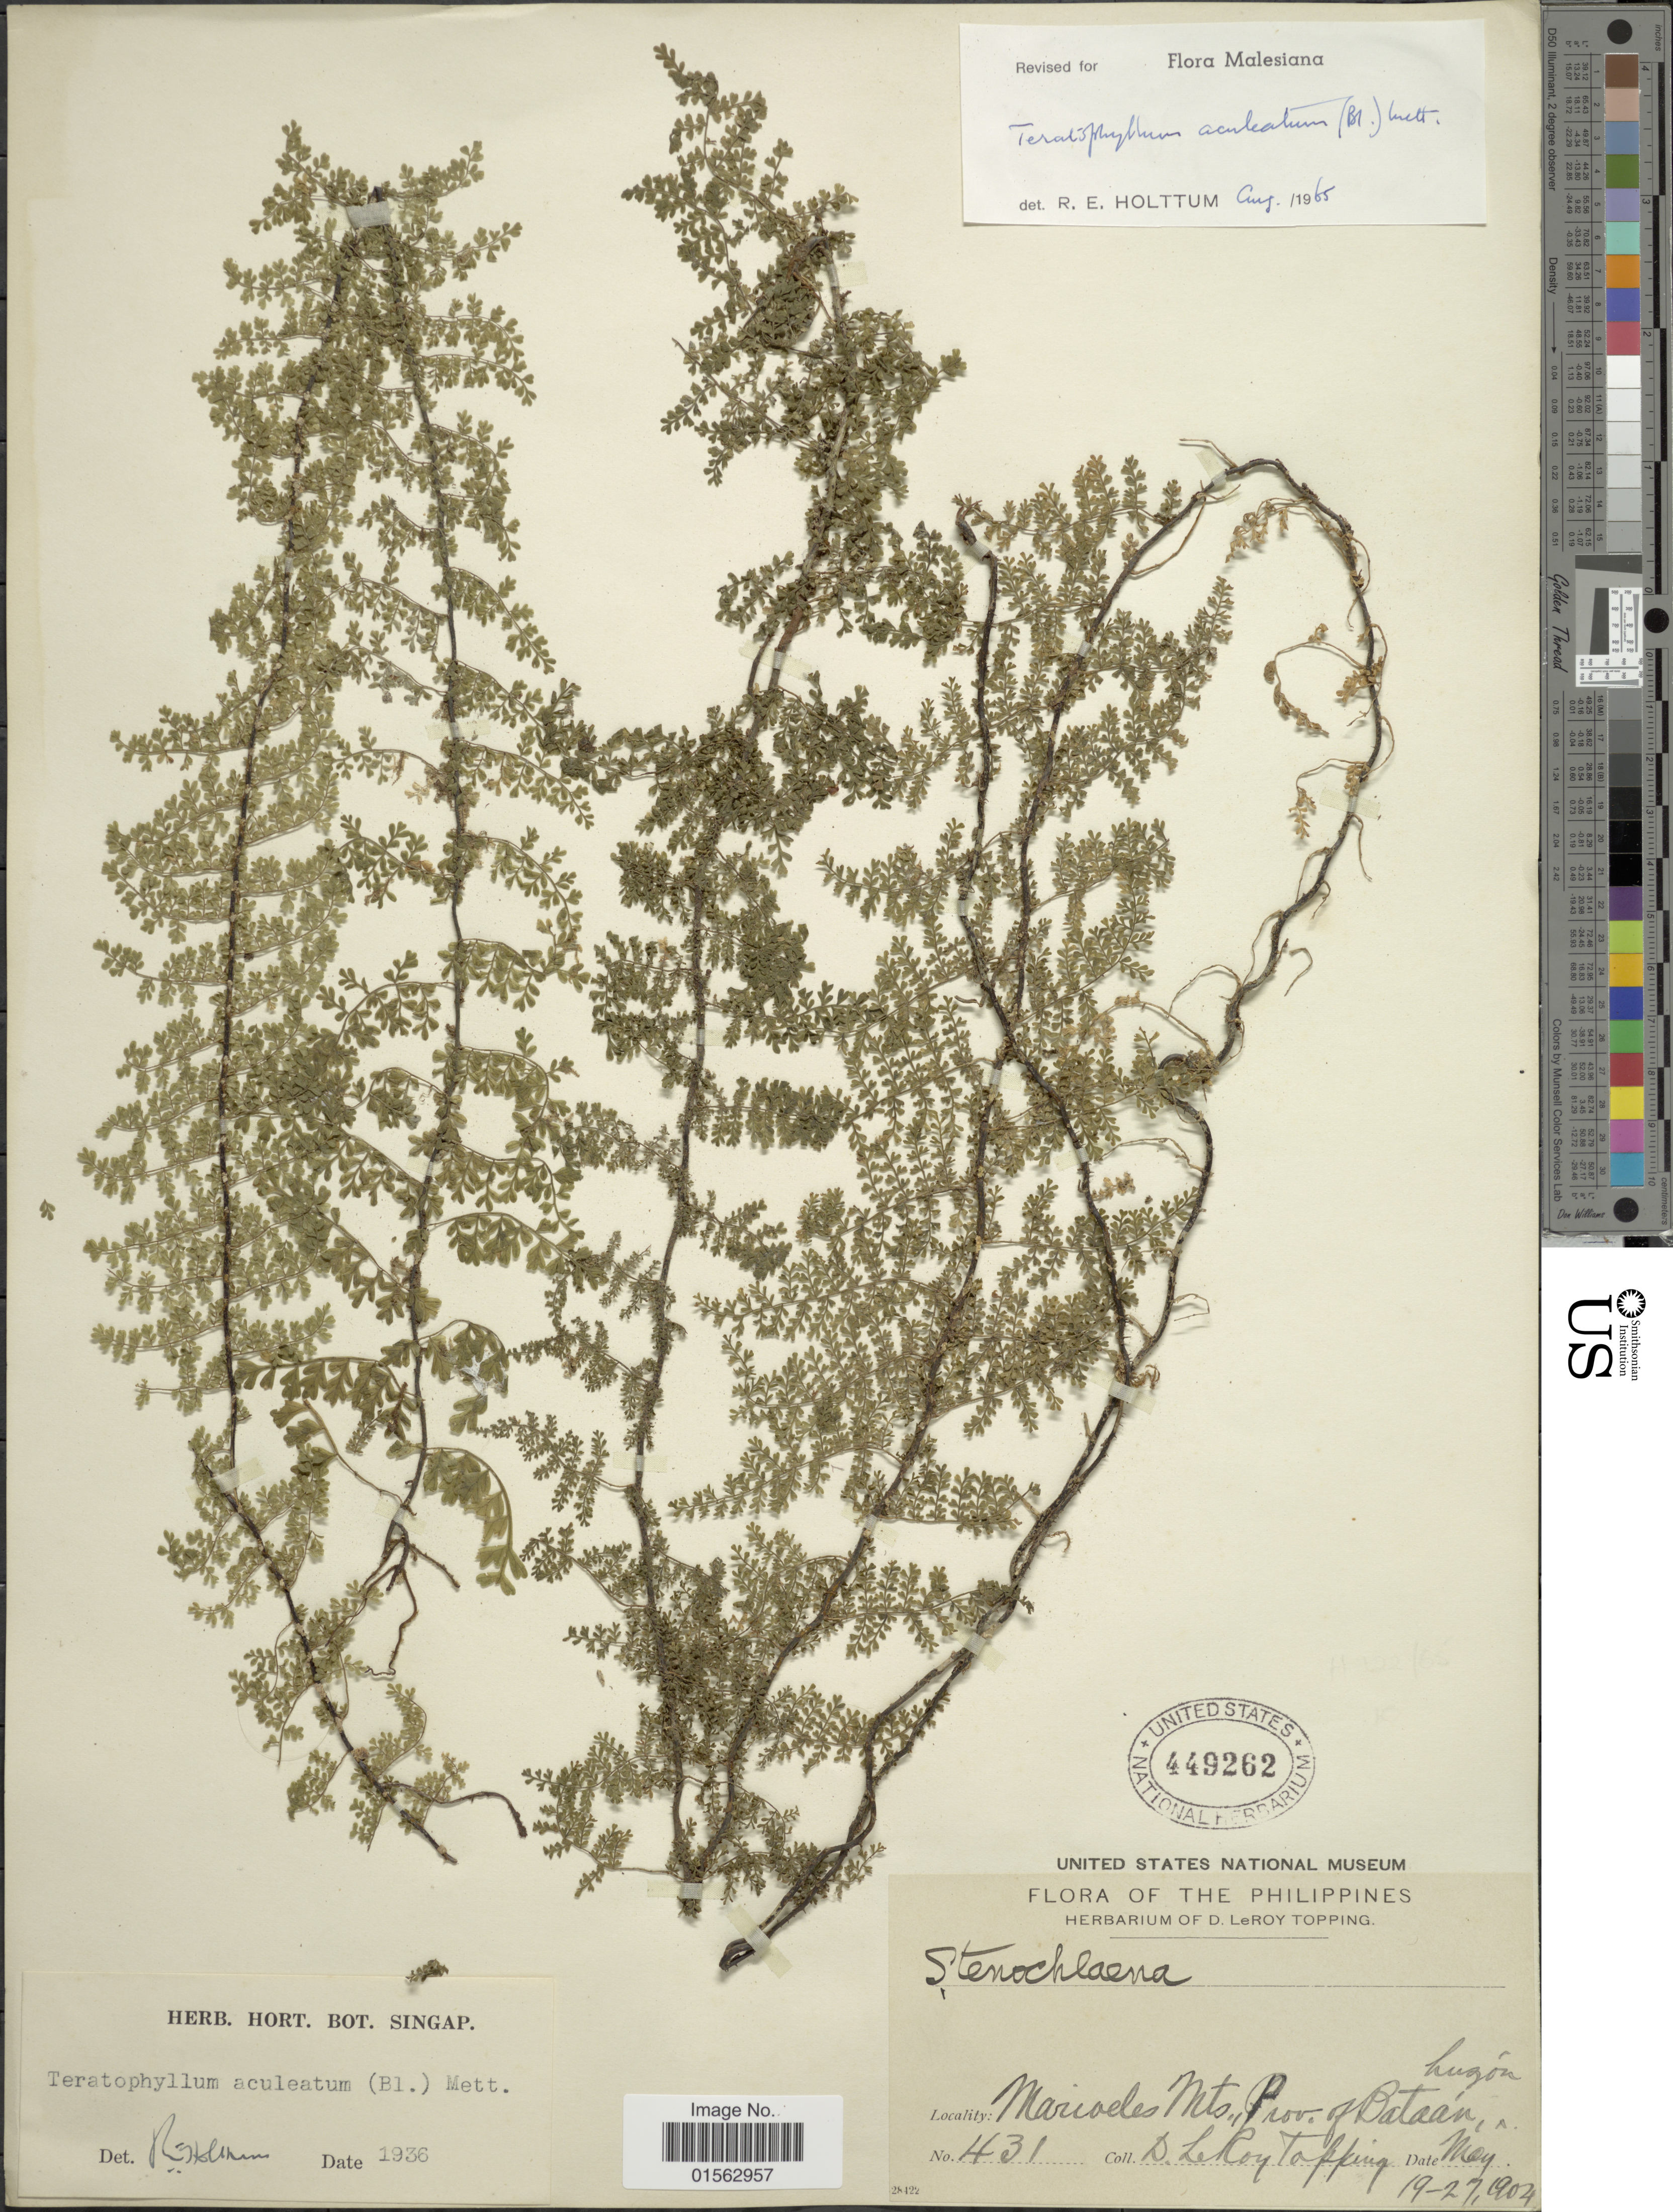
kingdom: Plantae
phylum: Tracheophyta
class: Polypodiopsida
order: Polypodiales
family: Dryopteridaceae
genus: Teratophyllum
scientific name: Teratophyllum aculeatum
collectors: D. L. Topping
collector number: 431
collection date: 1904-05-19/1904-05-27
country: Philippines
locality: Philippines, Mariveles Mts., Prov, of Bataán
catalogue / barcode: US 449262